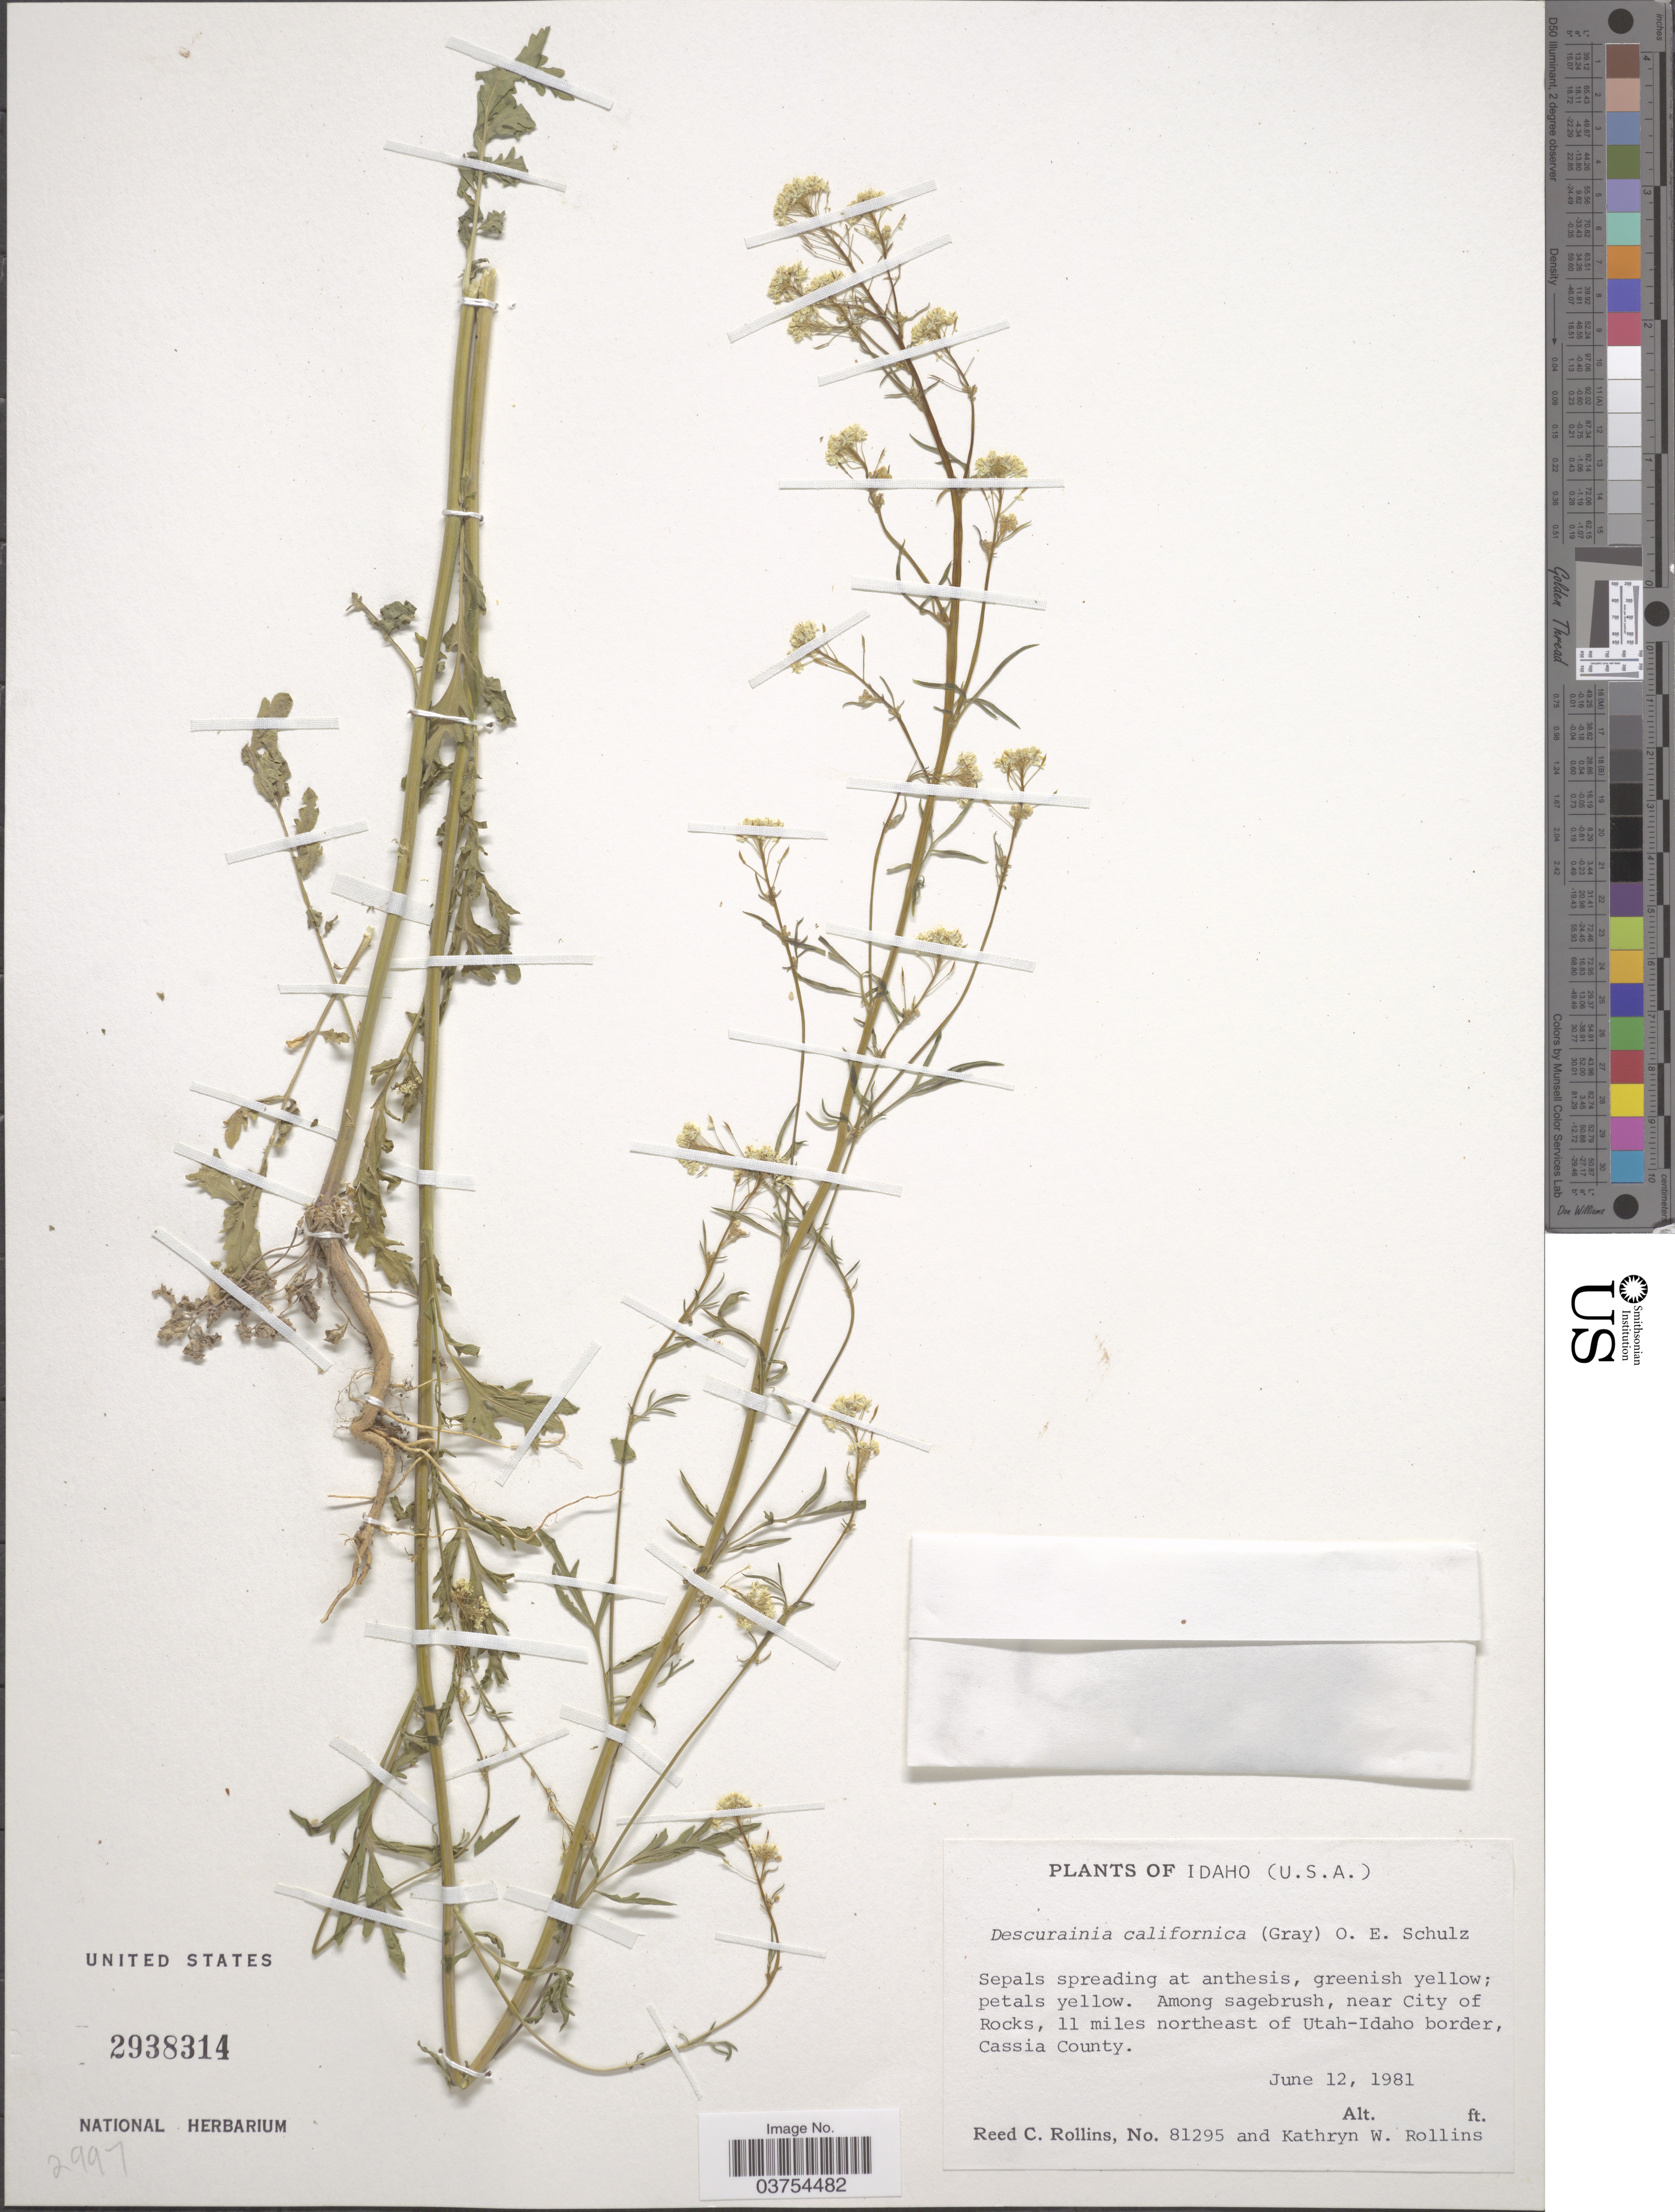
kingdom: Plantae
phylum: Tracheophyta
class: Magnoliopsida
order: Brassicales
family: Brassicaceae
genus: Descurainia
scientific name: Descurainia californica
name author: (A. Gray) O.E. Schulz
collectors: R. C. Rollins & K. W. Rollins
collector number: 81295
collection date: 1981-06-12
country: United States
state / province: Idaho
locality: Among sagebrush, near City of Rocks, 11 miles northeast of Utah-Idaho border, Cassia County.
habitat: among sagebrush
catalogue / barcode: US 2938314